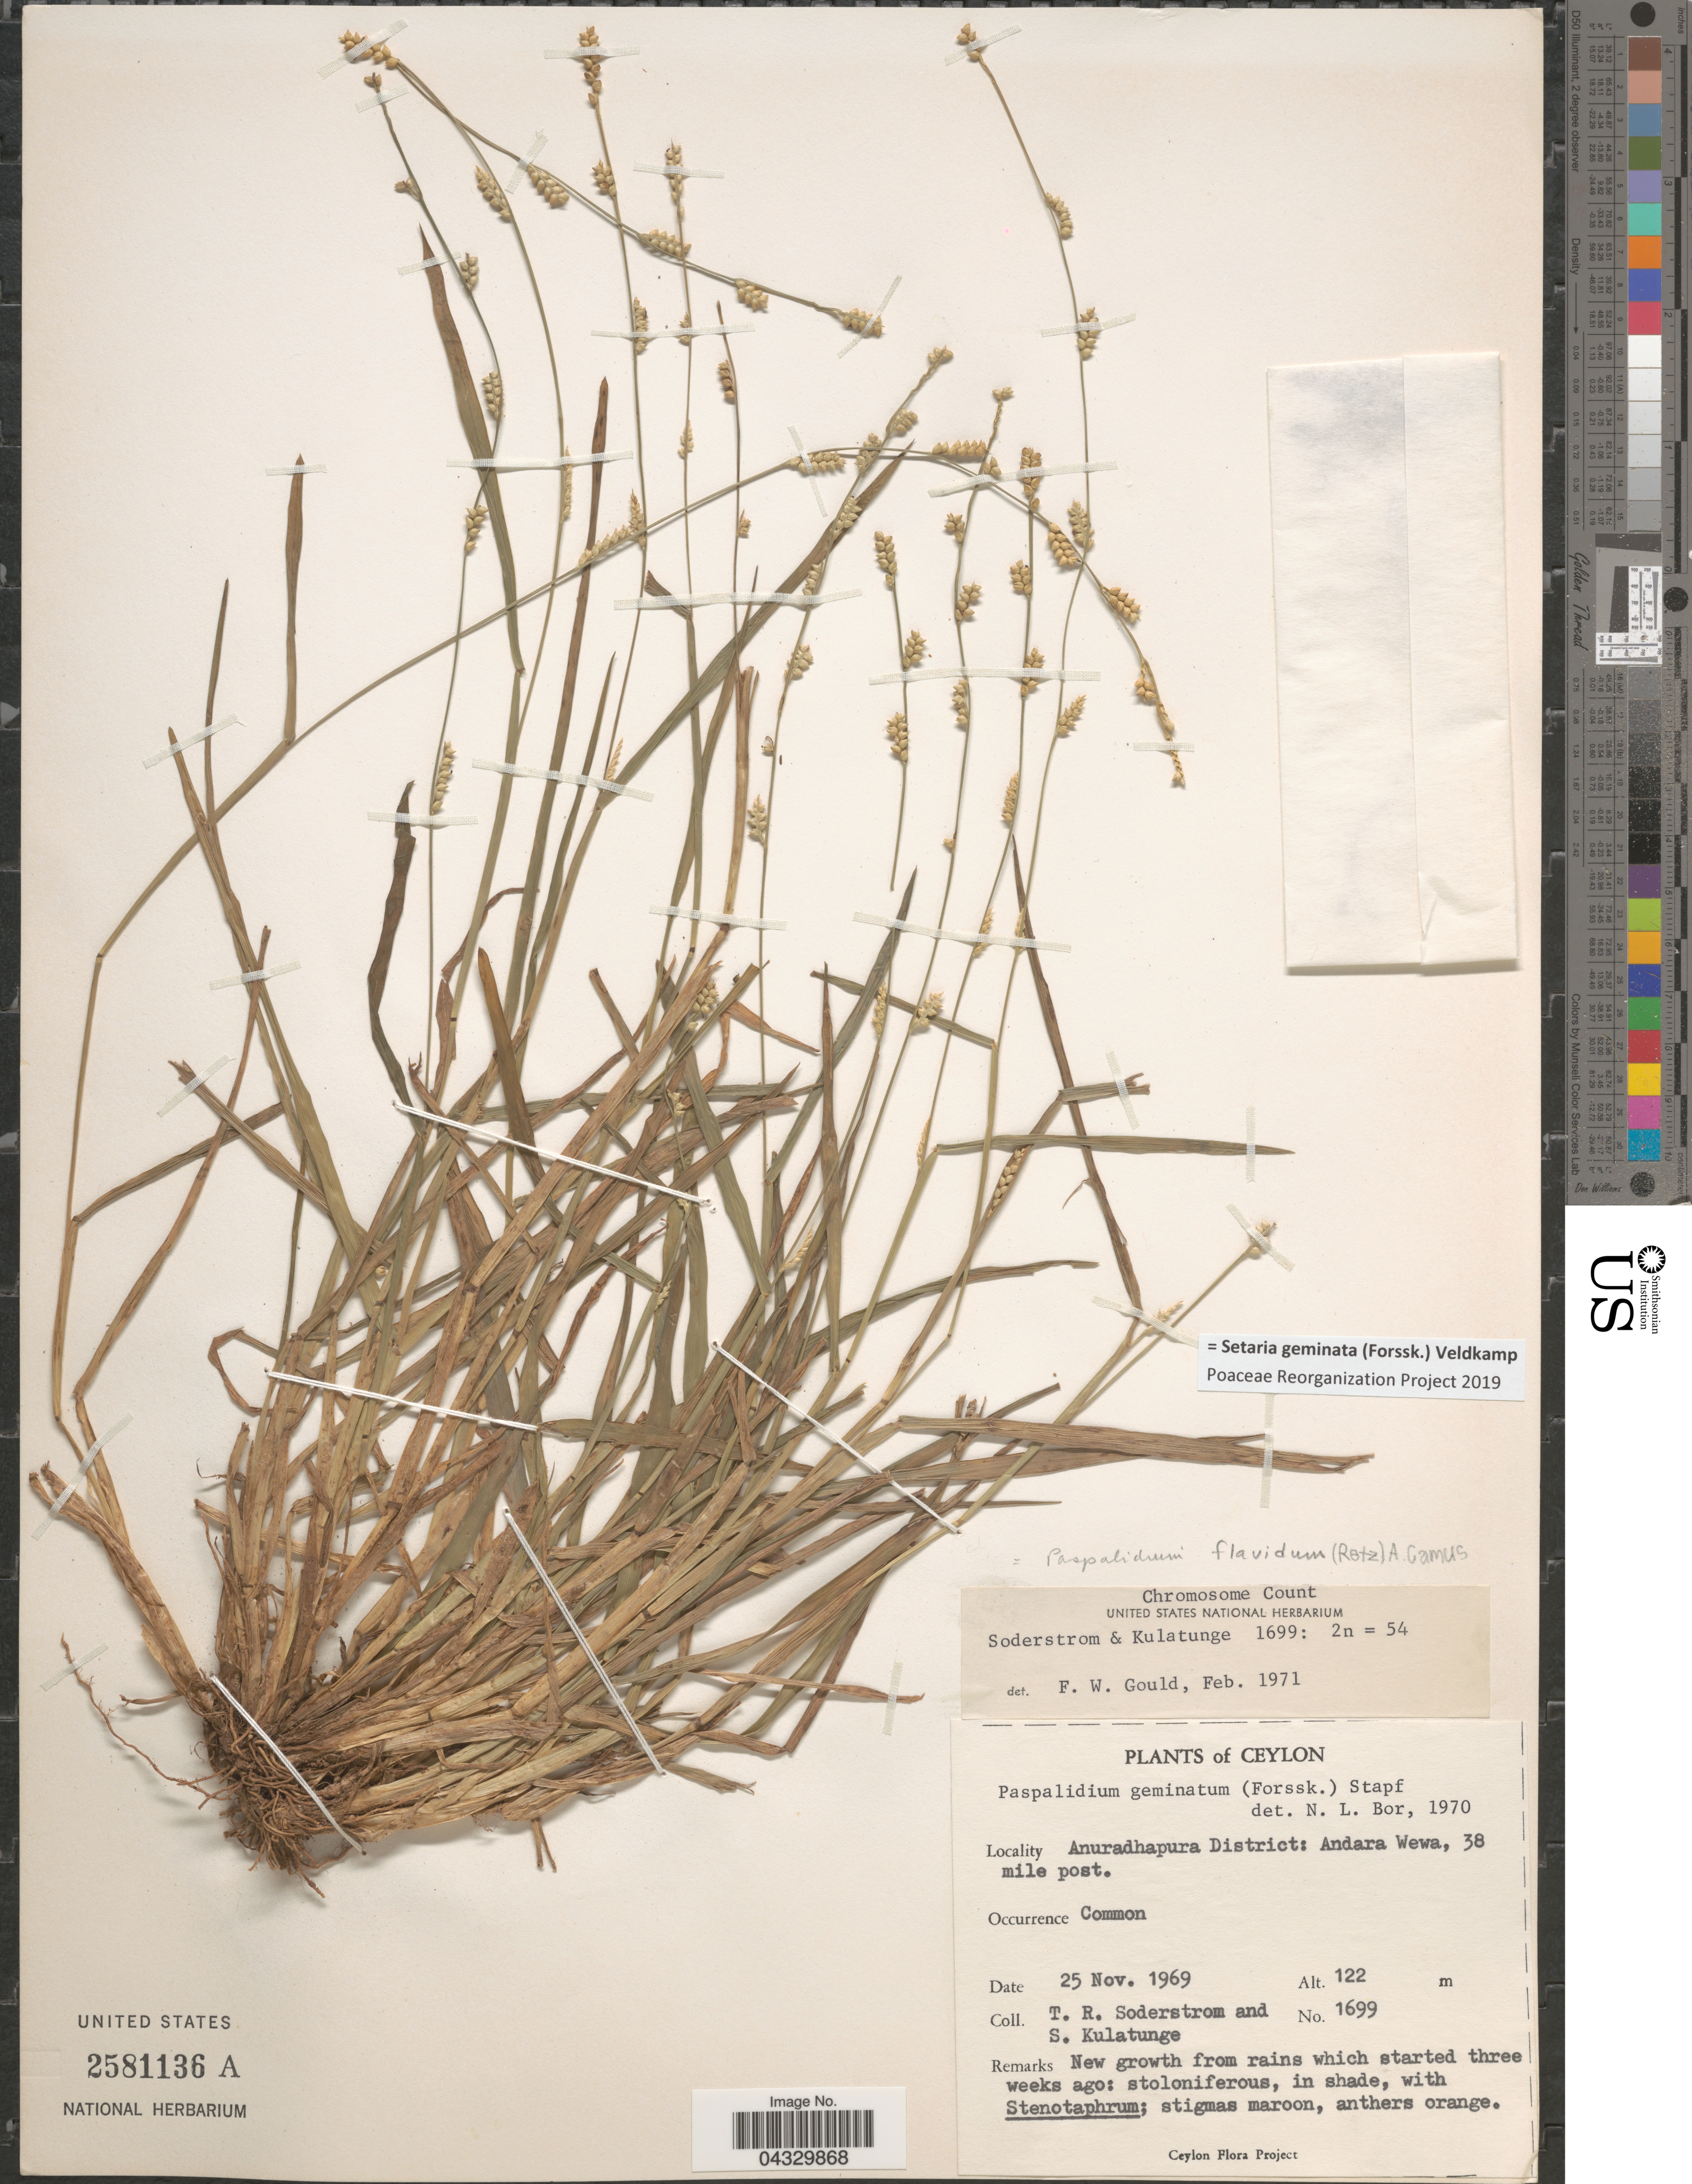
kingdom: Plantae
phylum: Tracheophyta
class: Liliopsida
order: Poales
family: Poaceae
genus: Setaria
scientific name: Setaria geminata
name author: (Forssk.) Veldkamp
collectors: T. R. Soderstrom & S. Kulatunge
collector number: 1699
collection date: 1969-11-25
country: Sri Lanka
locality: Ceylon. Anuradhapura District: Andara Wewa, 38 mile post.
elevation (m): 122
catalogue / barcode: US 2581136A